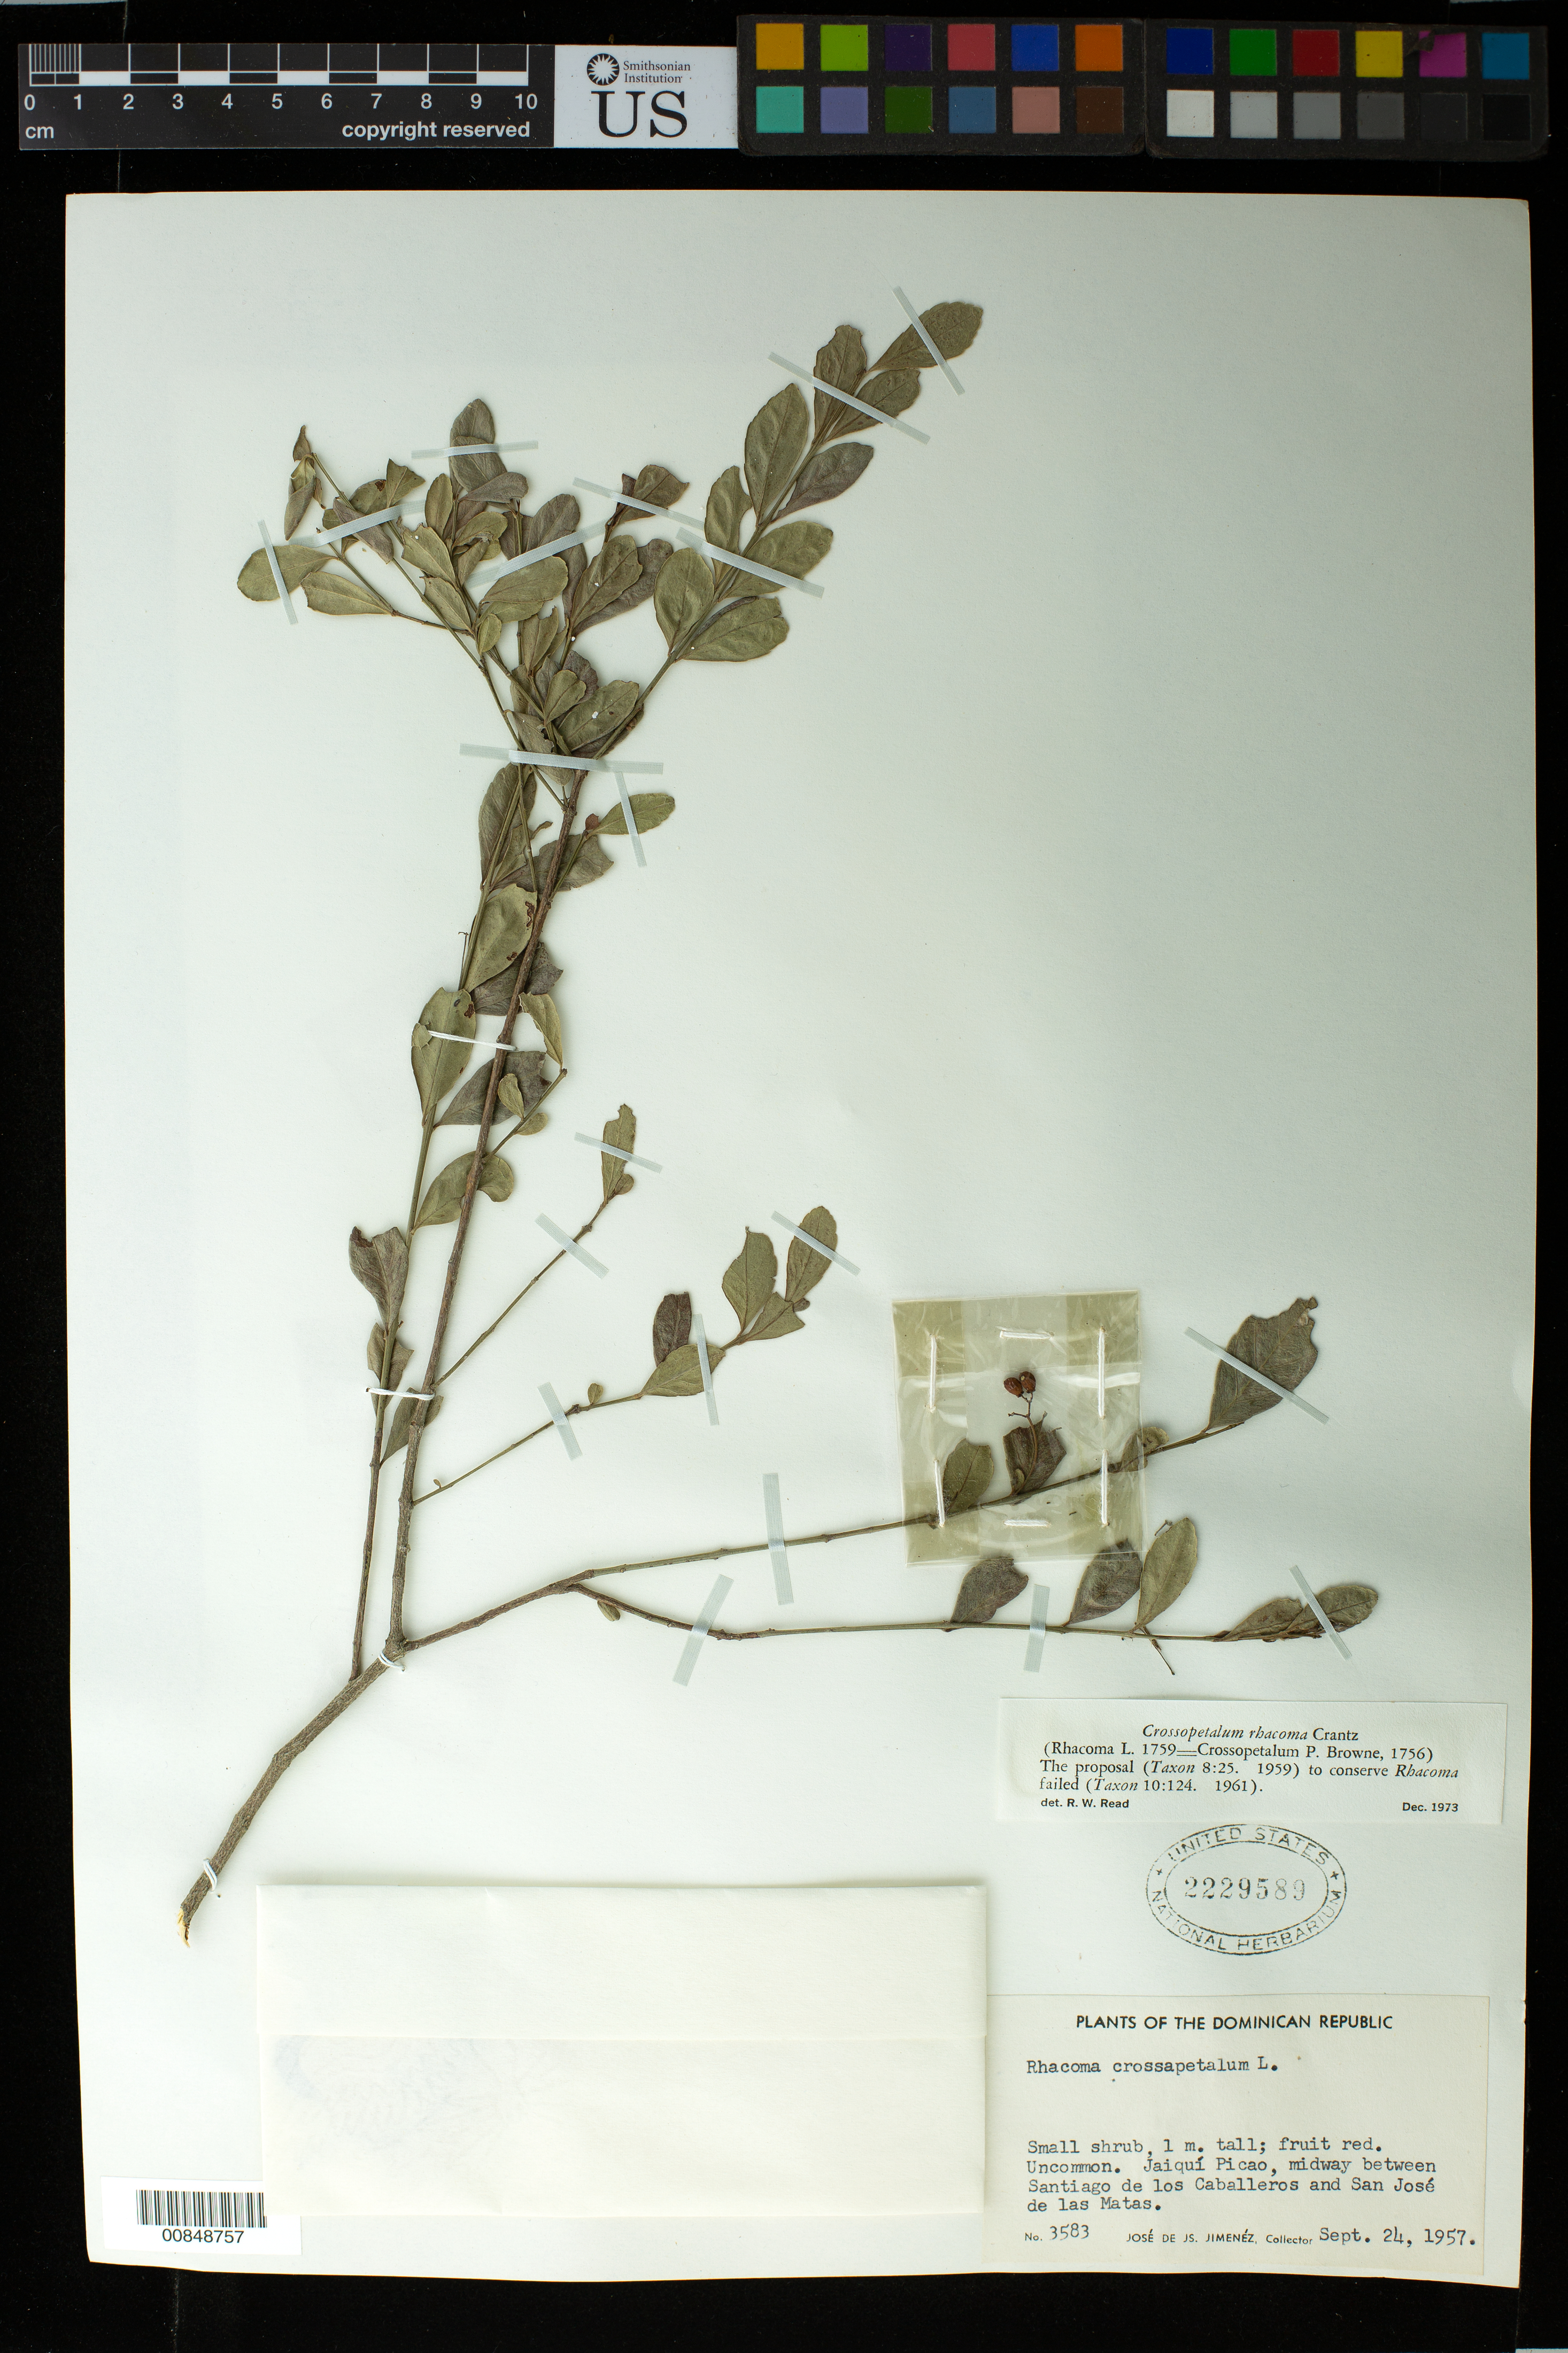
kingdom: Plantae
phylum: Tracheophyta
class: Magnoliopsida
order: Celastrales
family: Celastraceae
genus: Crossopetalum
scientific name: Crossopetalum rhacoma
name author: Crantz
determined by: Read, Robert W., (US), NMNH (UNITED STATES)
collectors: J. J. Jiménez Almonte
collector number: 3583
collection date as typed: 24 Sep 1957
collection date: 1957-09-24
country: Dominican Republic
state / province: Santiago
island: Hispaniola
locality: Jaiquí Picado, midway between Santiago de los Caballeros and San José de las Matas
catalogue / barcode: US 2229589